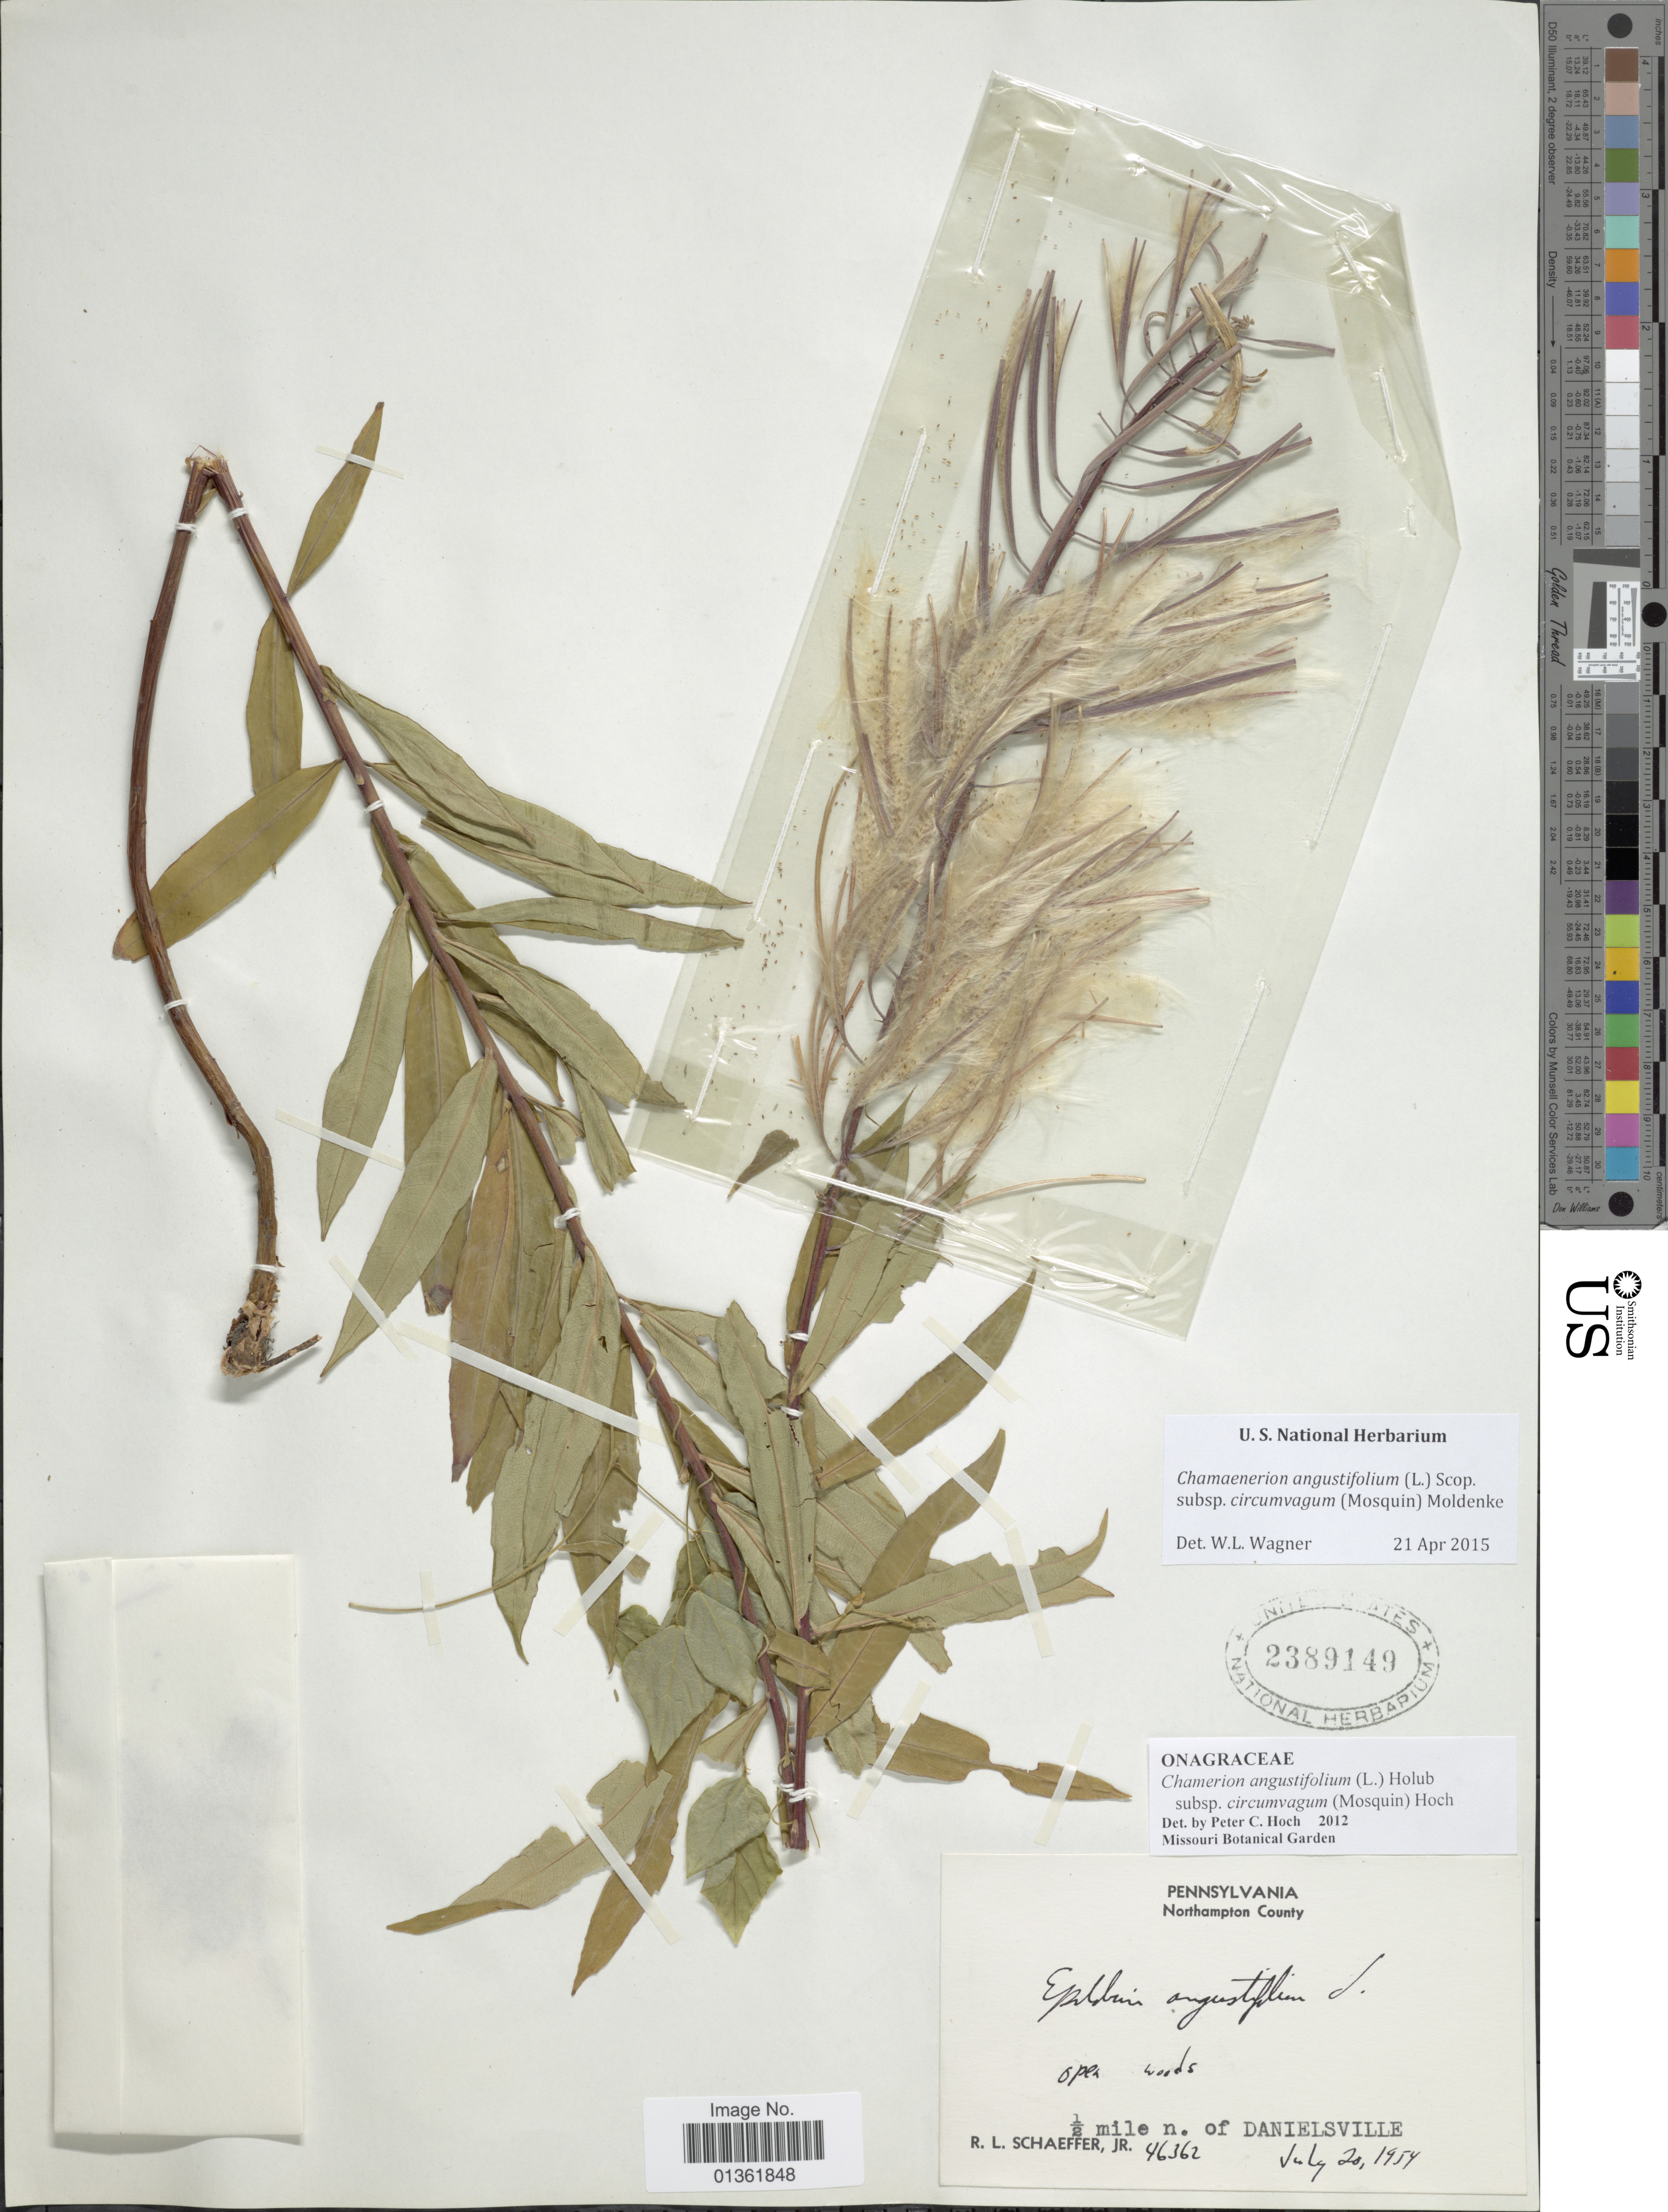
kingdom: Plantae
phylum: Tracheophyta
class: Magnoliopsida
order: Myrtales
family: Onagraceae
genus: Chamaenerion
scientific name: Chamaenerion angustifolium subsp. circumvagum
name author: (Mosquin) Moldenke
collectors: R. Schaeffer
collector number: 46362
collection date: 1954-07-20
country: United States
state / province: Pennsylvania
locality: Northampton County. ½ mile n. of Danielsville.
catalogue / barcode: US 2389149